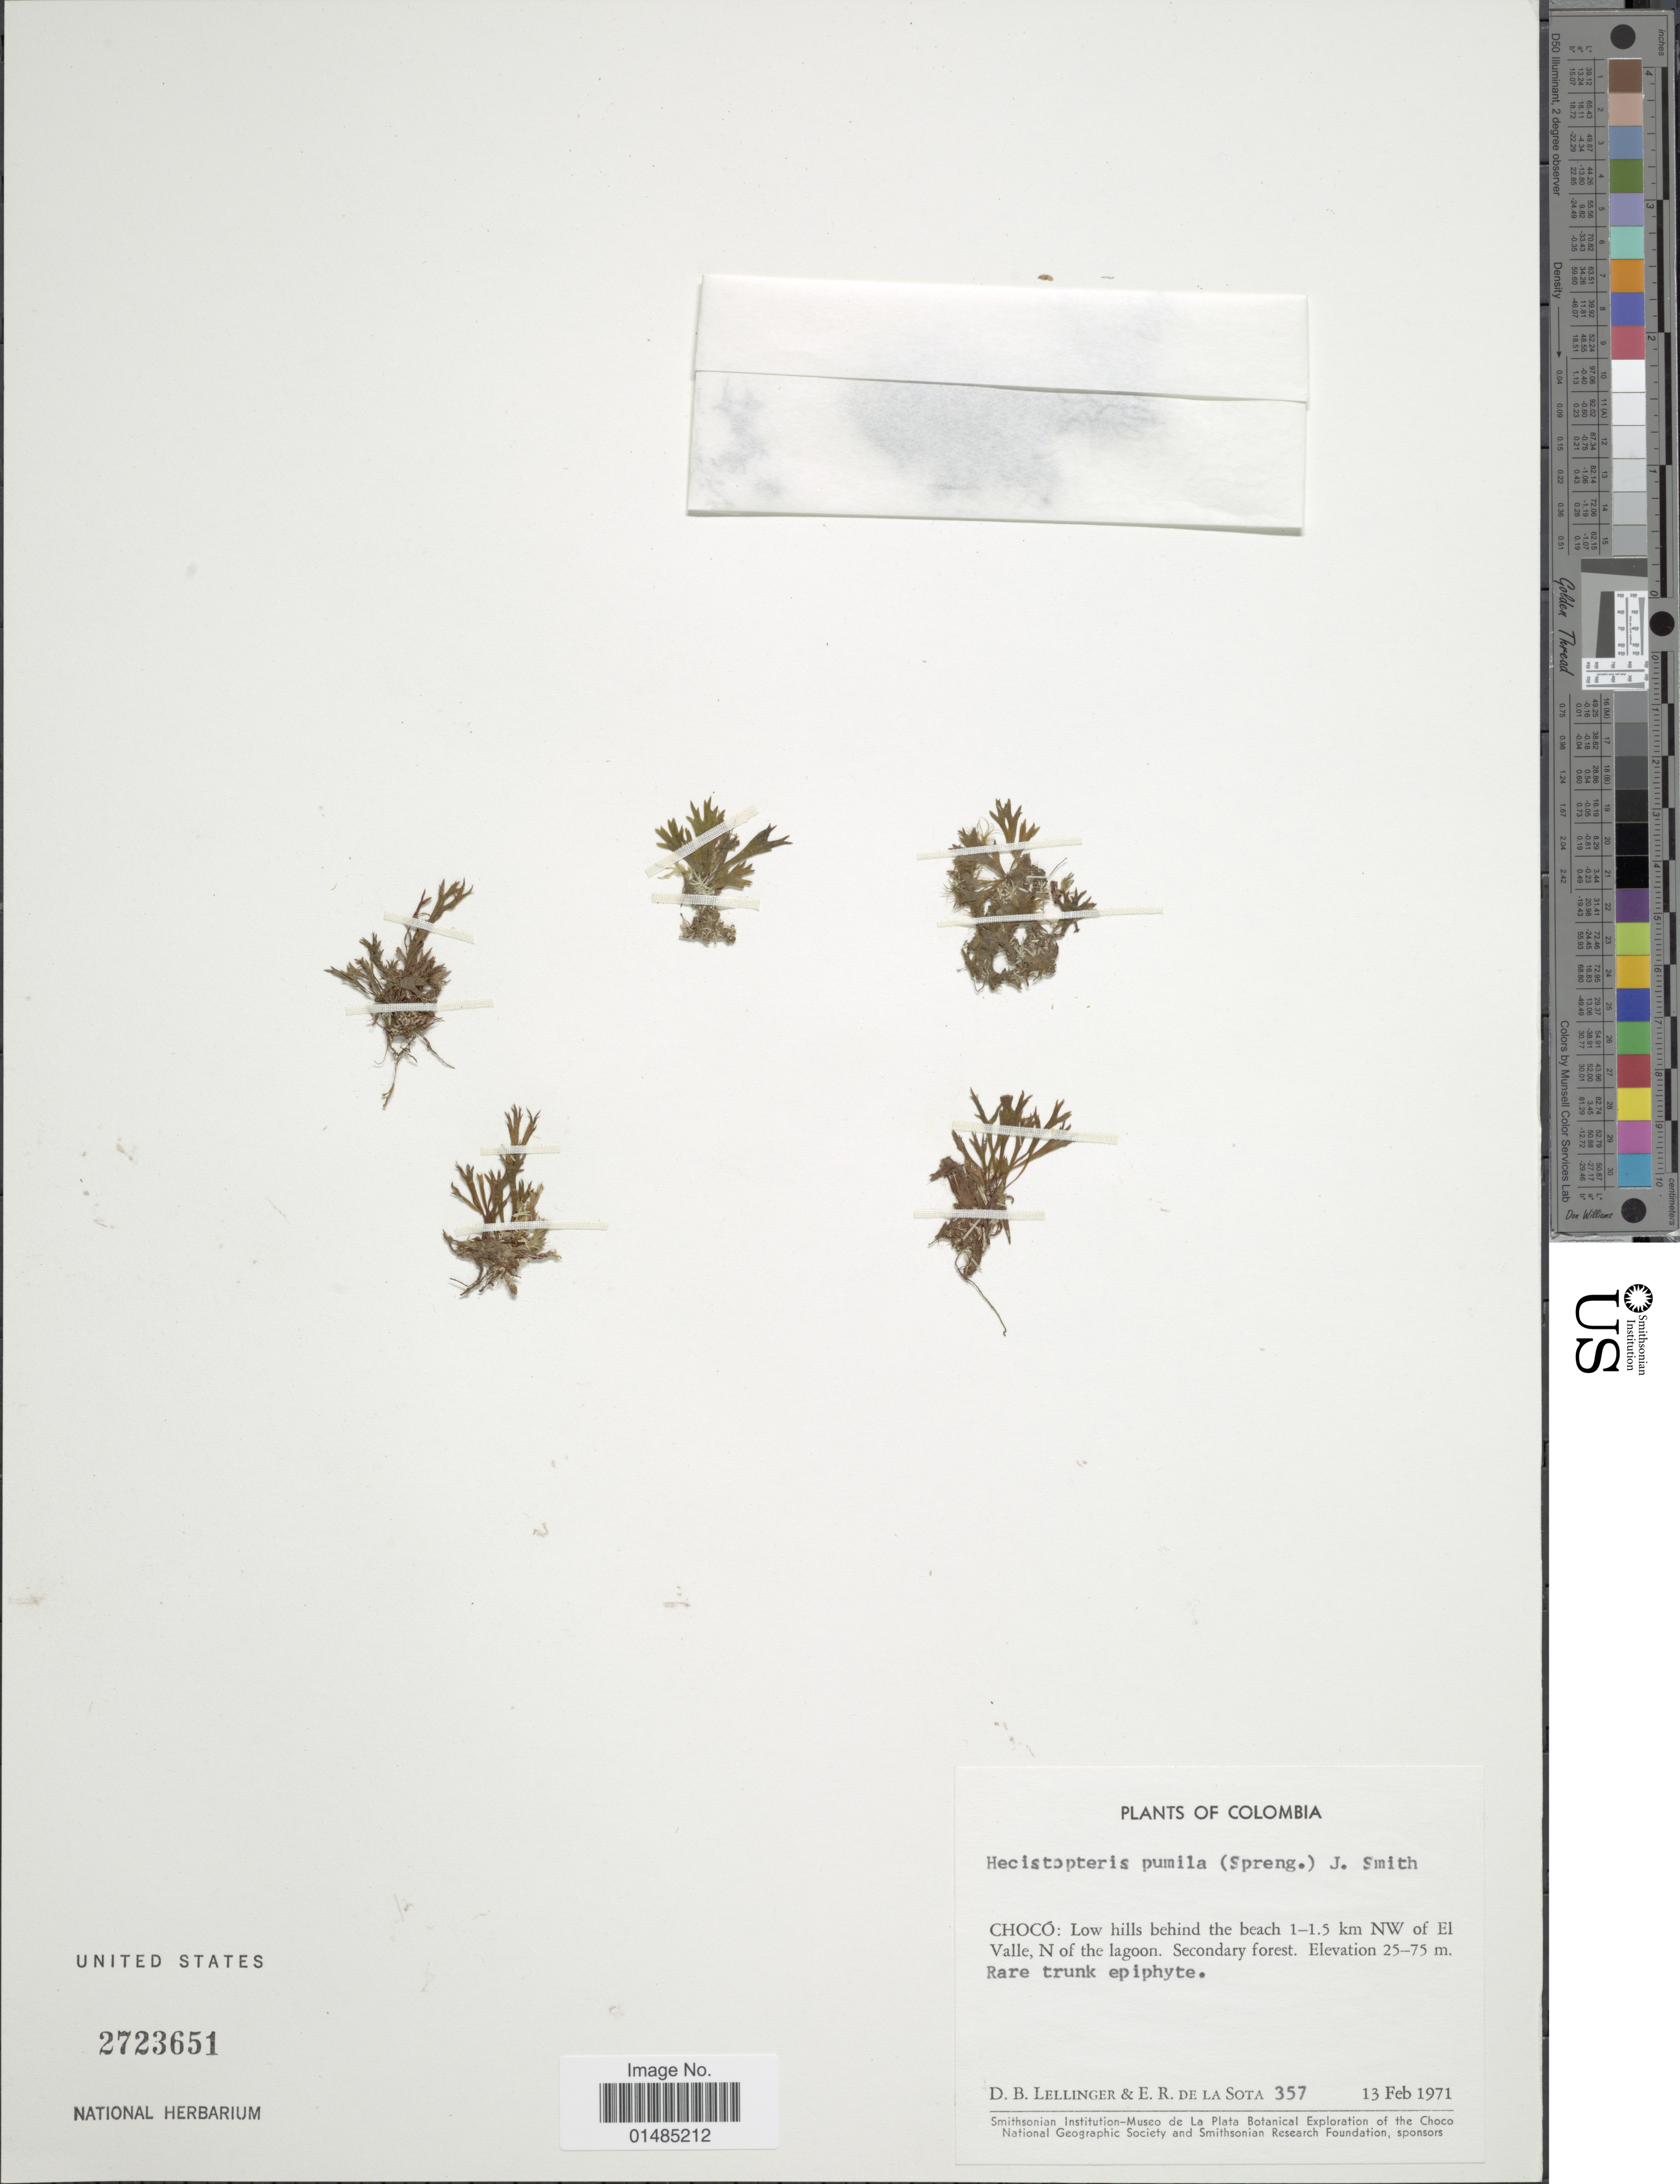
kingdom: Plantae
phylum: Tracheophyta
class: Polypodiopsida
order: Polypodiales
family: Pteridaceae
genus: Hecistopteris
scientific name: Hecistopteris pumila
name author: Christ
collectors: D. B. Lellinger & E. R. de la Sota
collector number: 357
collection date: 1971-02-13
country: Colombia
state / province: Chocó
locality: Low hills behind the beach 1-1.5 km NW of El Valle, N of the Lagoon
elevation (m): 25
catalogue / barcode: US 2723651